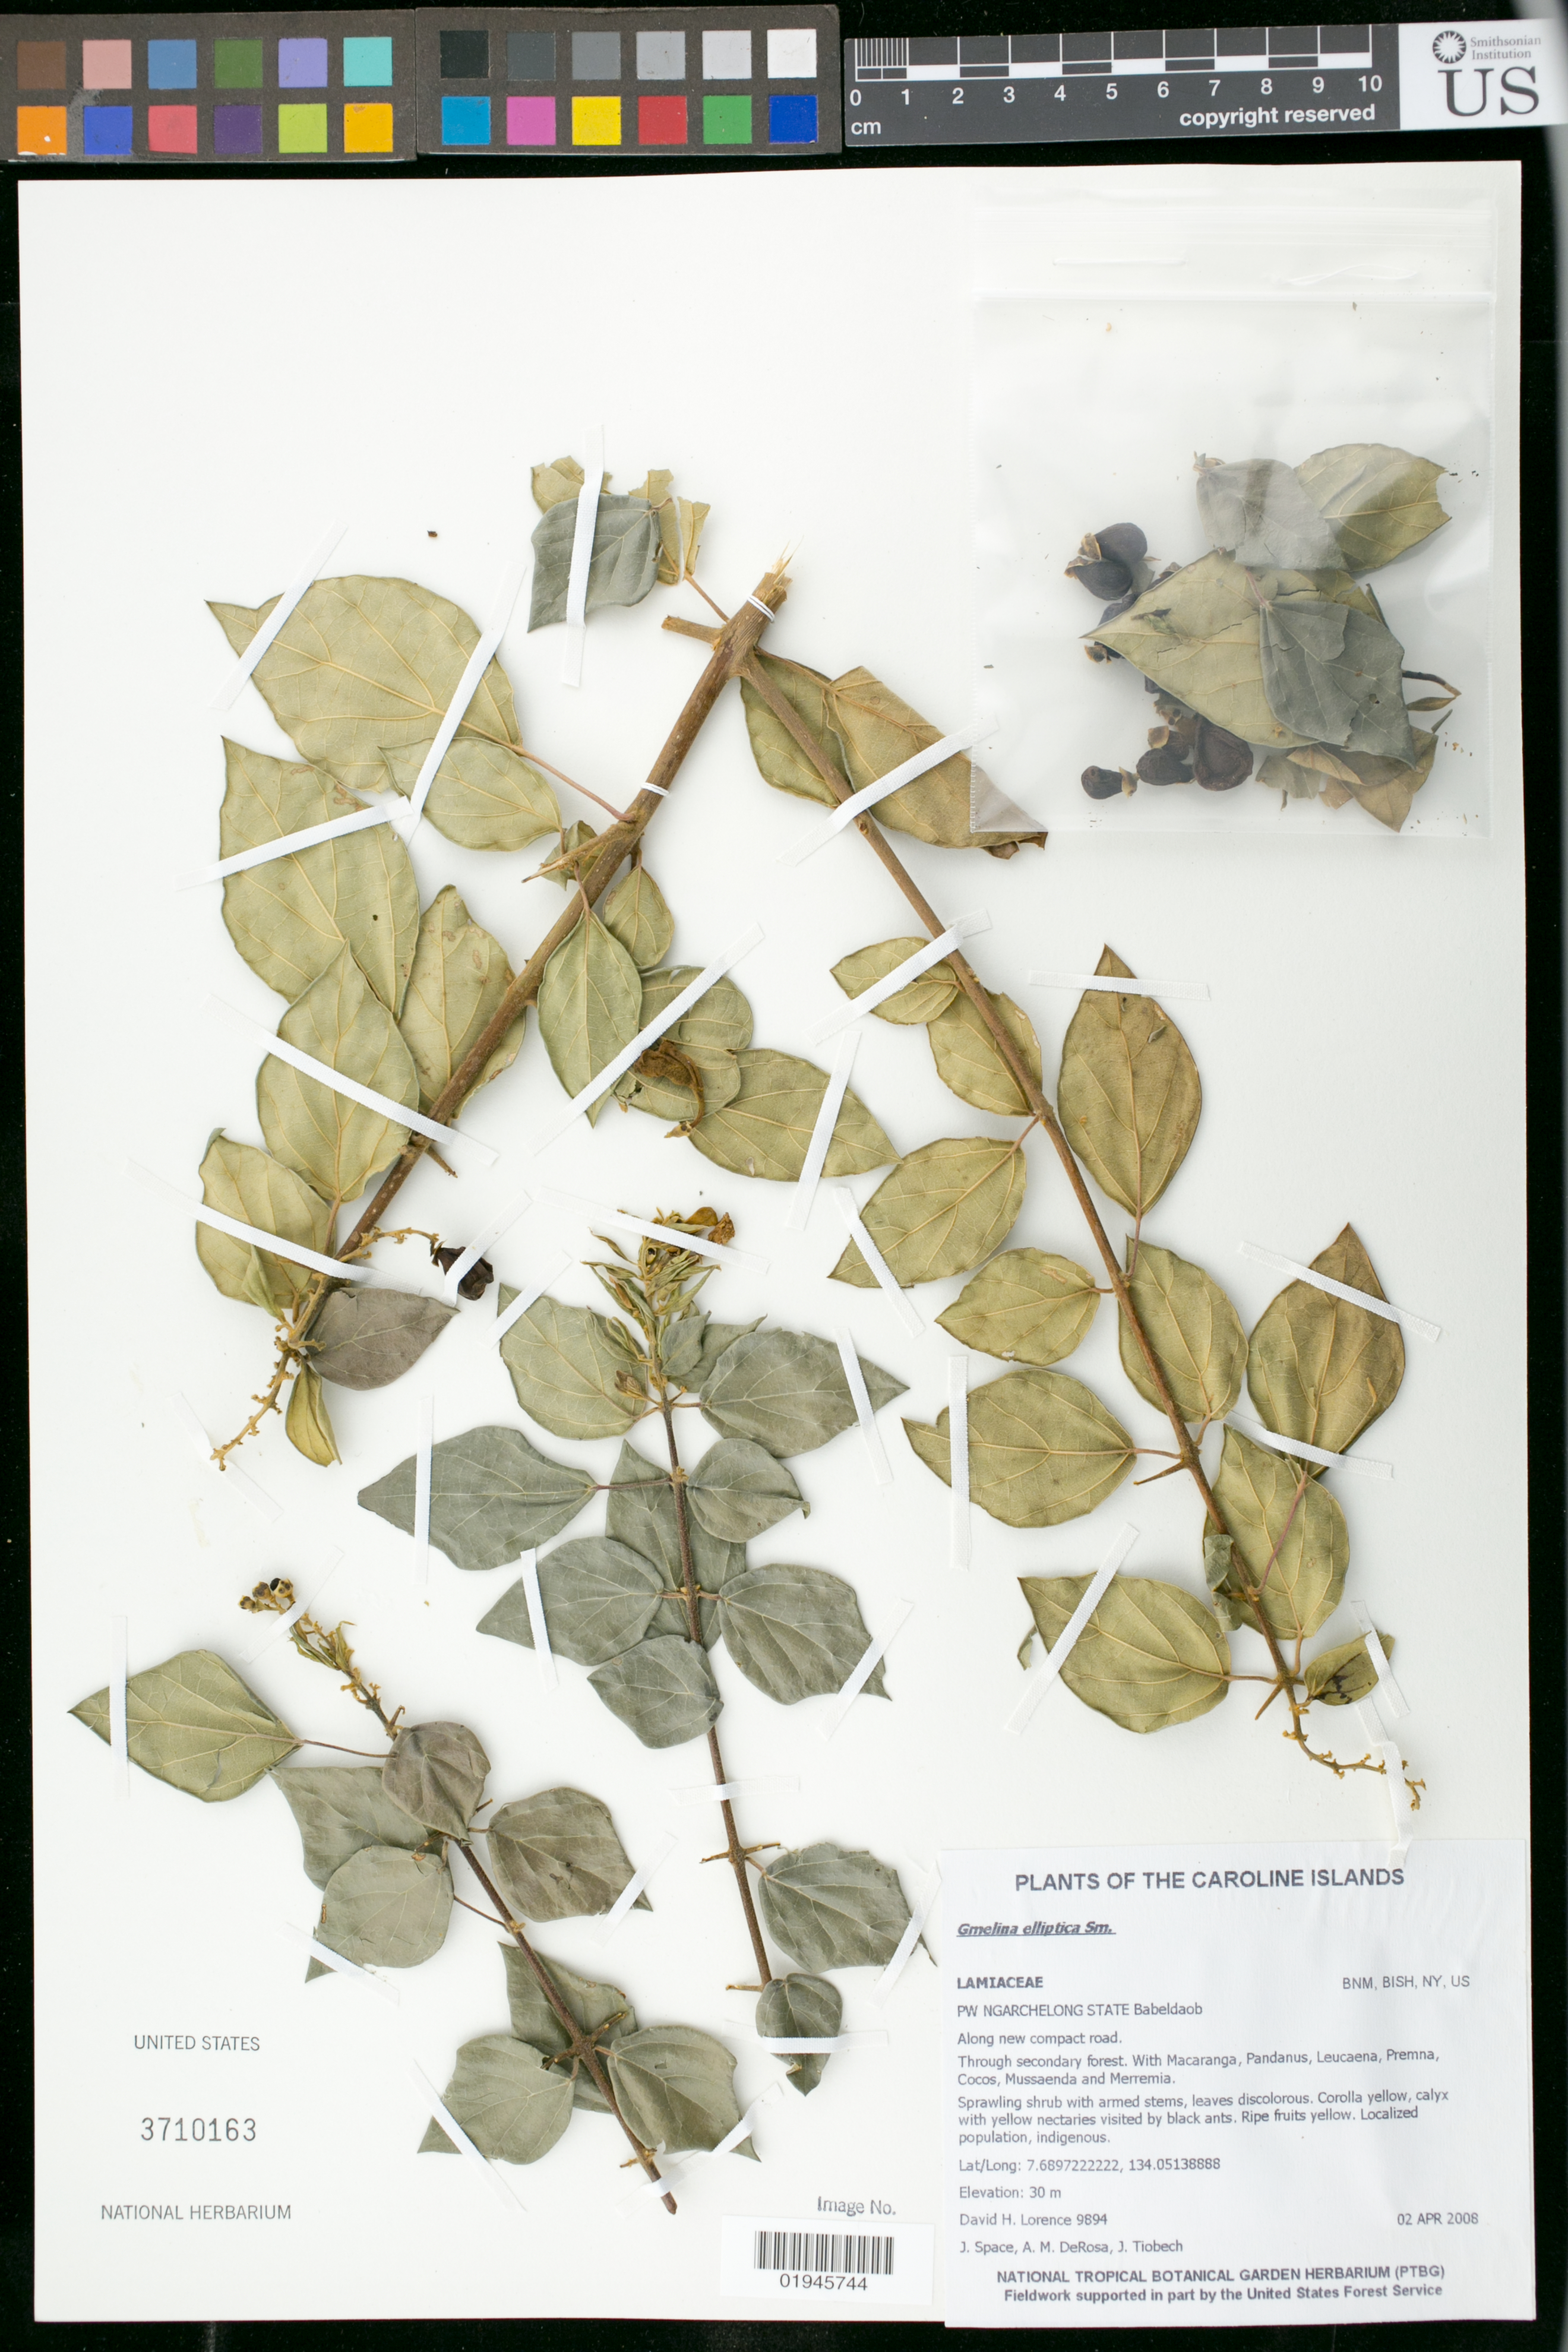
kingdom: Plantae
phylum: Tracheophyta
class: Magnoliopsida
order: Lamiales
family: Lamiaceae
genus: Gmelina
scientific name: Gmelina elliptica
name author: Sm.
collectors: D. Lorence, J. Space, A. DeRosa & J. Tiobech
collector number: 9894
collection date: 2008-04-02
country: Palau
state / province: Ngarchelong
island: Babeldaob [Babelthuap]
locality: Along new compact road.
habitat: Secondary forest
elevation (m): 30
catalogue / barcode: US 3710163